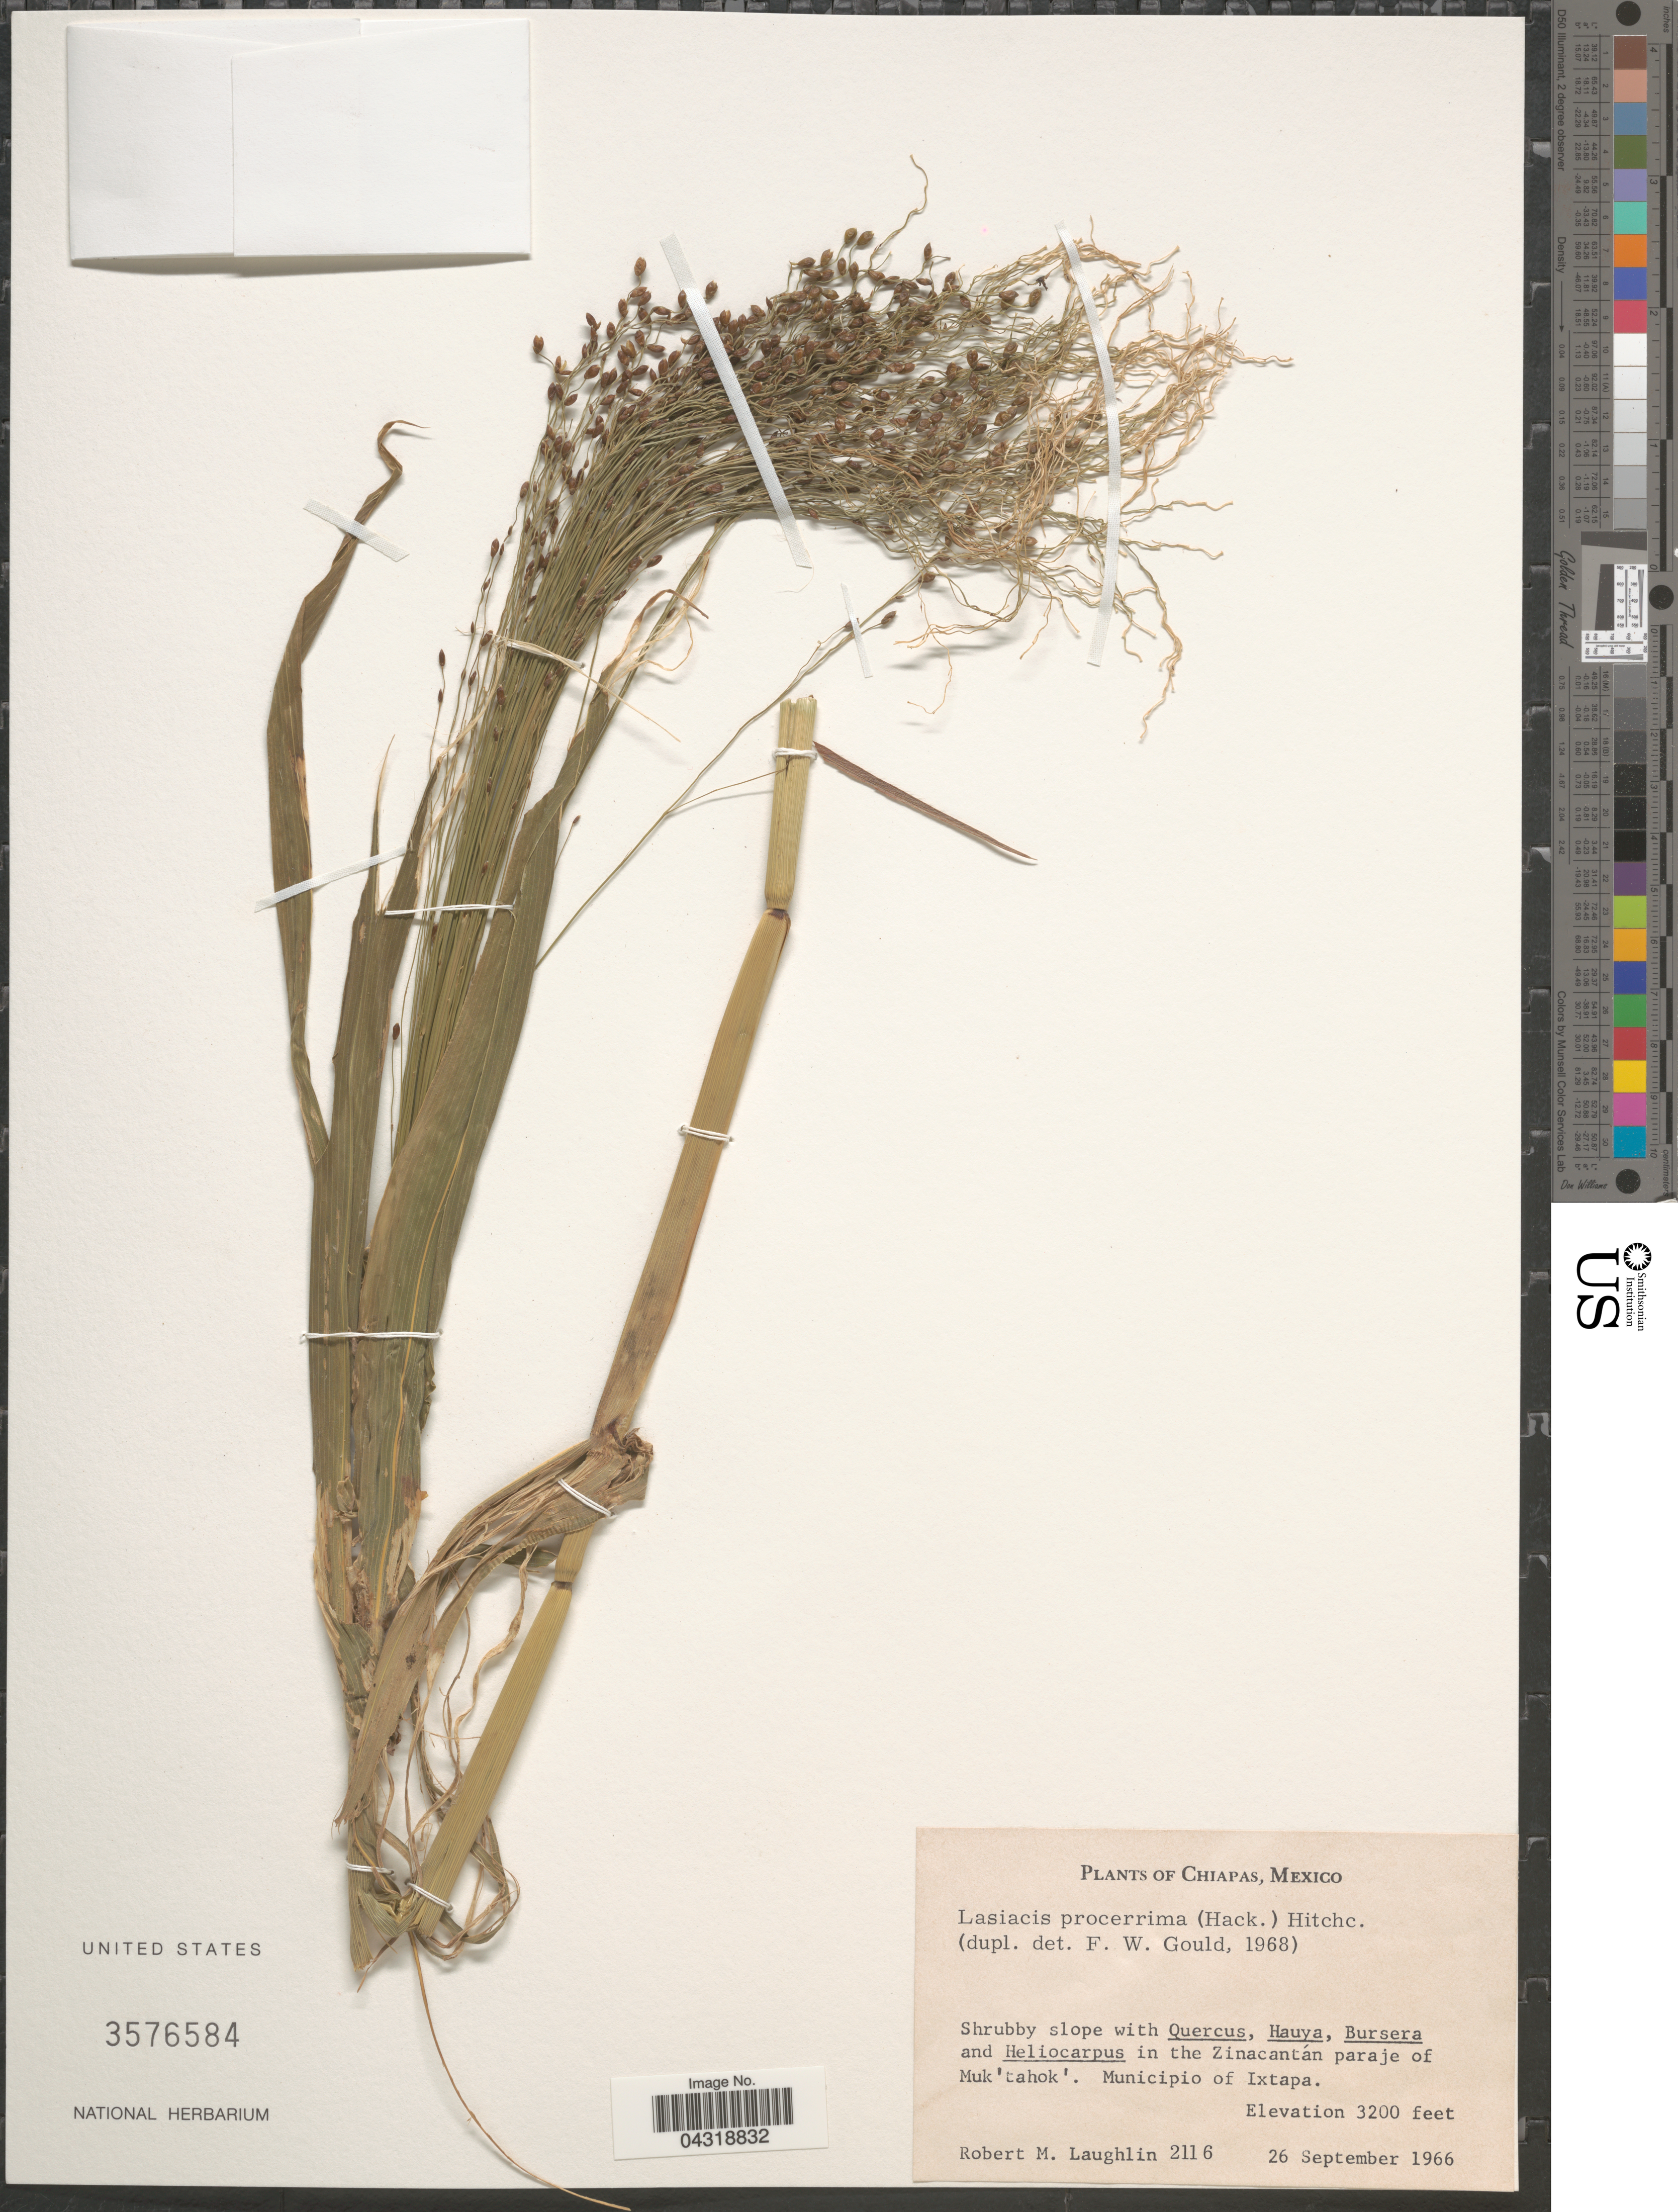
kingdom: Plantae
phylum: Tracheophyta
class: Liliopsida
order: Poales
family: Poaceae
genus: Lasiacis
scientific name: Lasiacis procerrima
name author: (Hack.) Hitchc.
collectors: R. M. Laughlin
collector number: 2116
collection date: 1966-09-26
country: Mexico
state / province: Chiapas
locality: Shrubby slope in the Zinacantán paraje of Muk'tahok'. Municipio of Ixtapa.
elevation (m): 975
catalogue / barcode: US 3576584